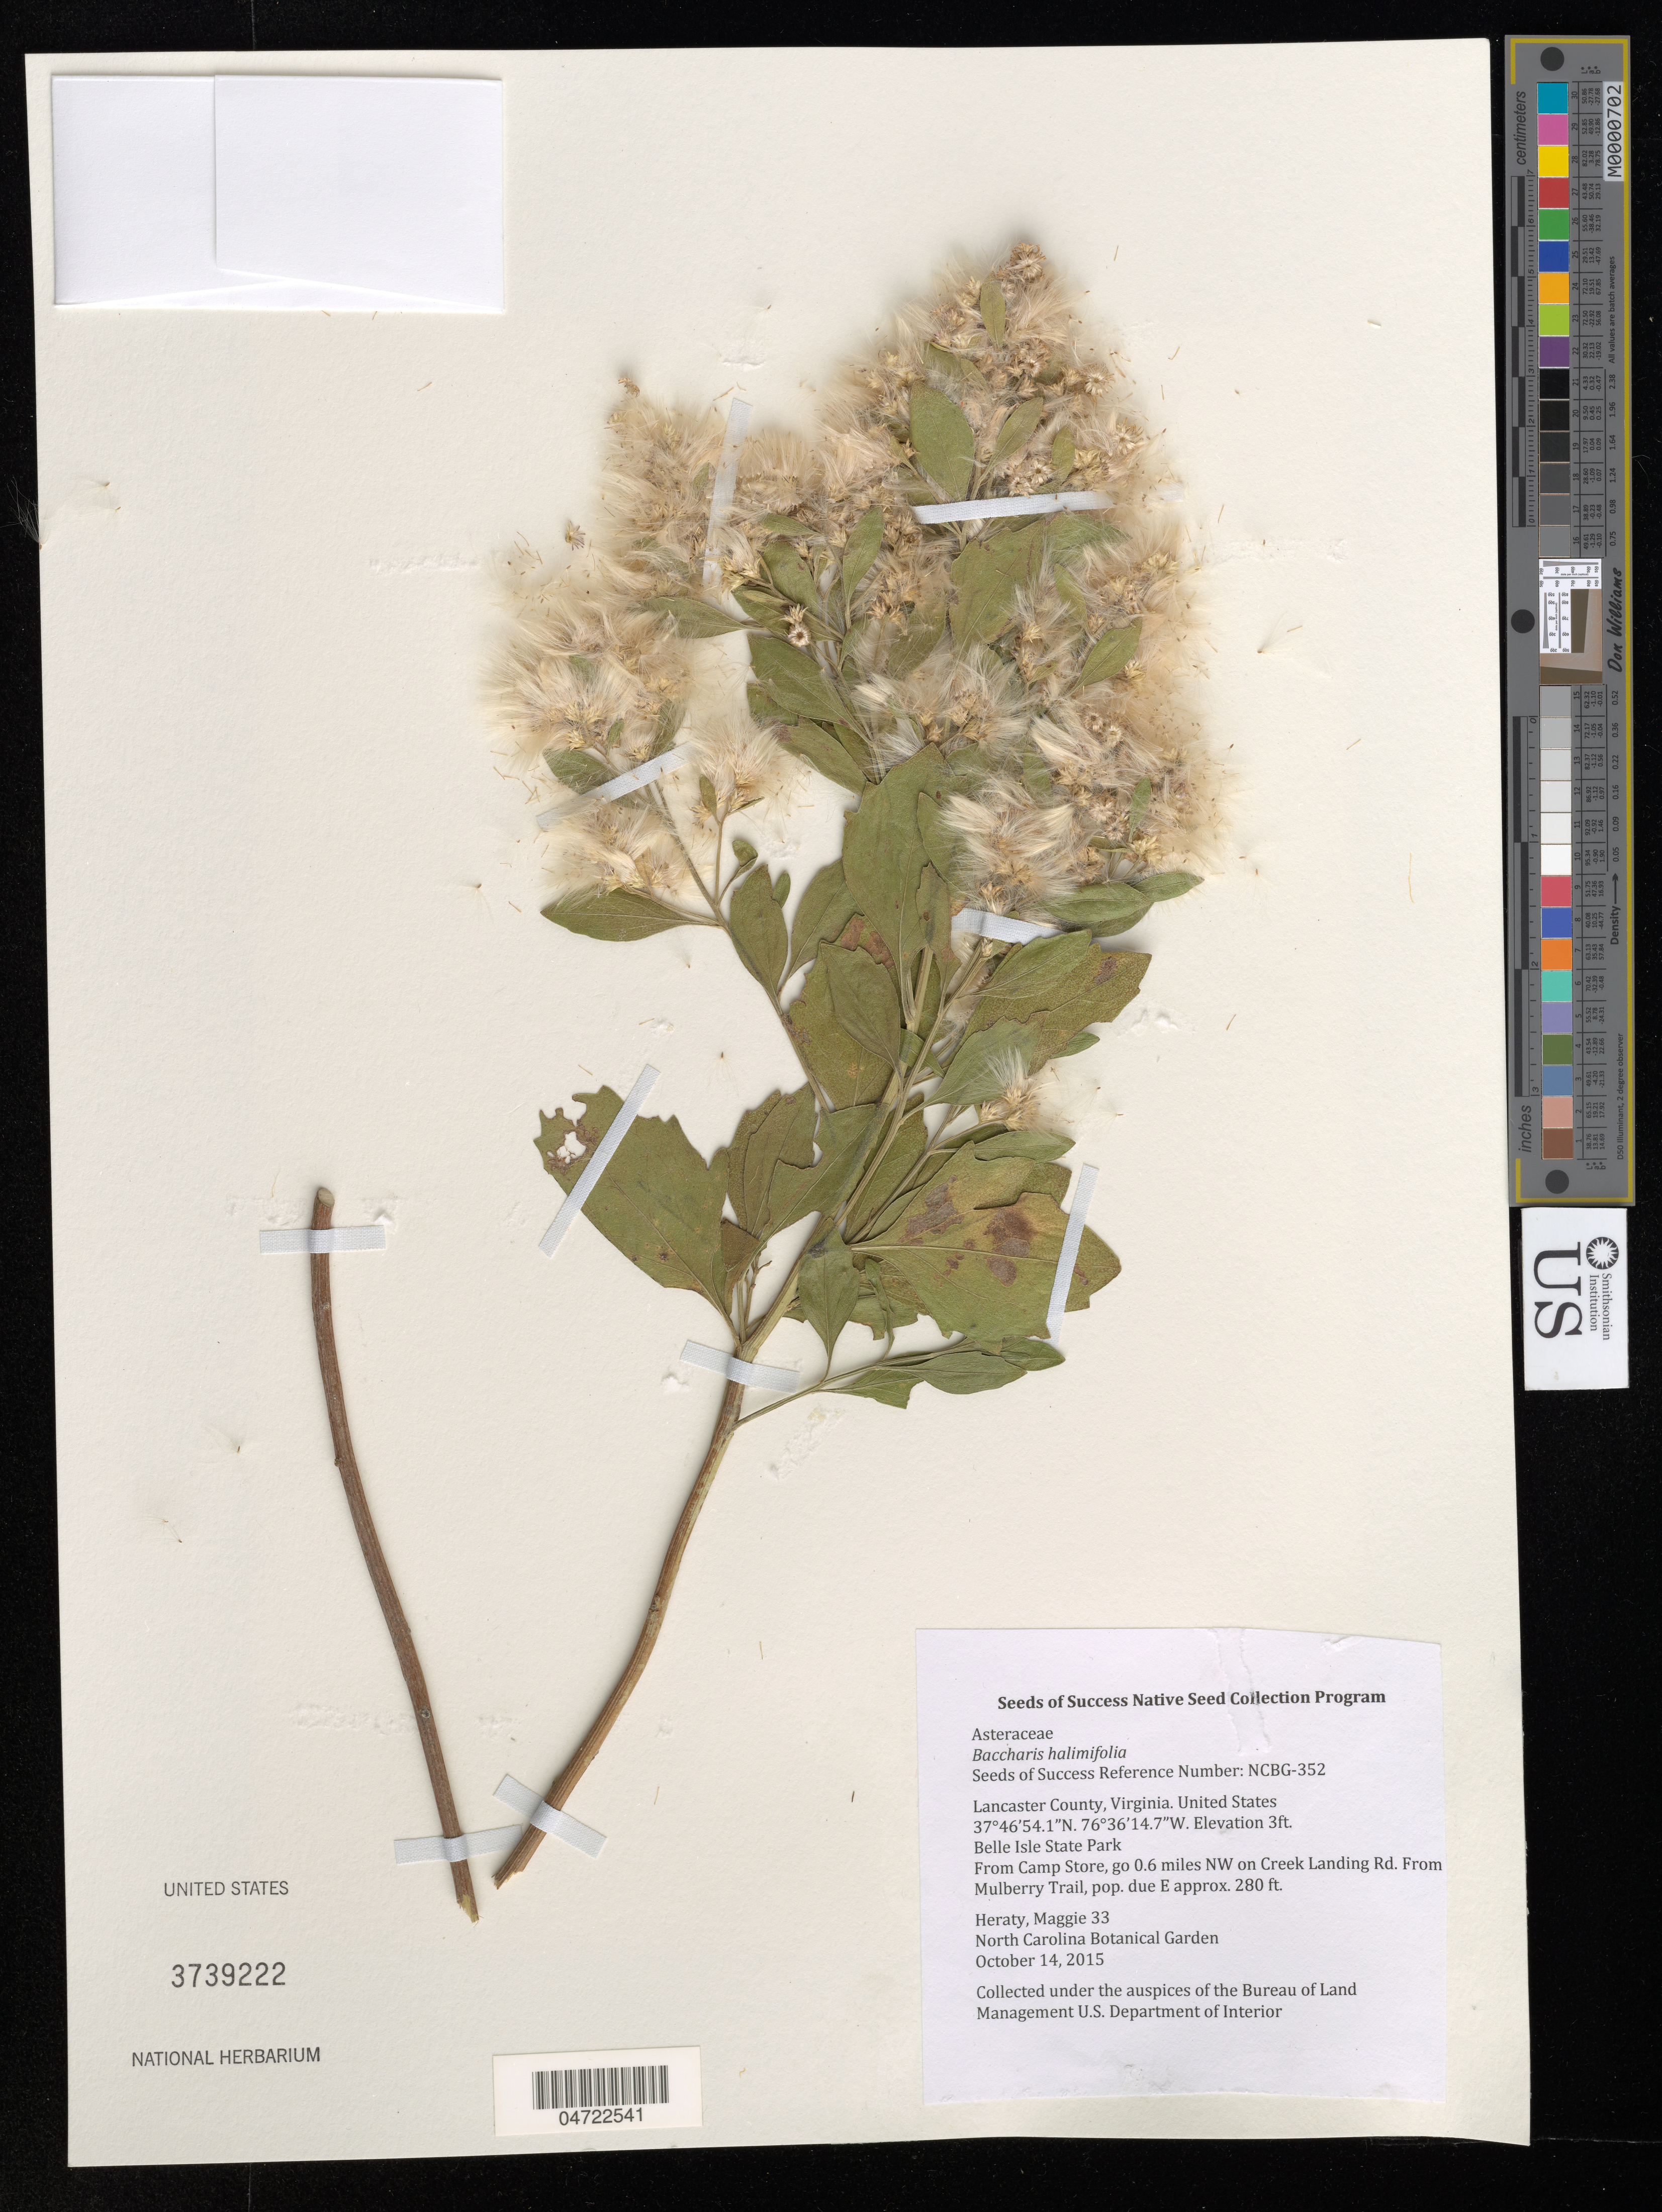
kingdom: Plantae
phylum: Tracheophyta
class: Magnoliopsida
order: Asterales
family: Asteraceae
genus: Baccharis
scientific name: Baccharis halimifolia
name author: L.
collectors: M. Heraty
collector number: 33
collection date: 2015-10-14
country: United States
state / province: Virginia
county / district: Lancaster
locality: Lancaster County. Belle Isle State Park. From Camp Store, go 0.6 miles NW on Creek Landing Rd. From Mulberry Trail, pop. due E approx. 280 ft.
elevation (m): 1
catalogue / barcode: US 3739222